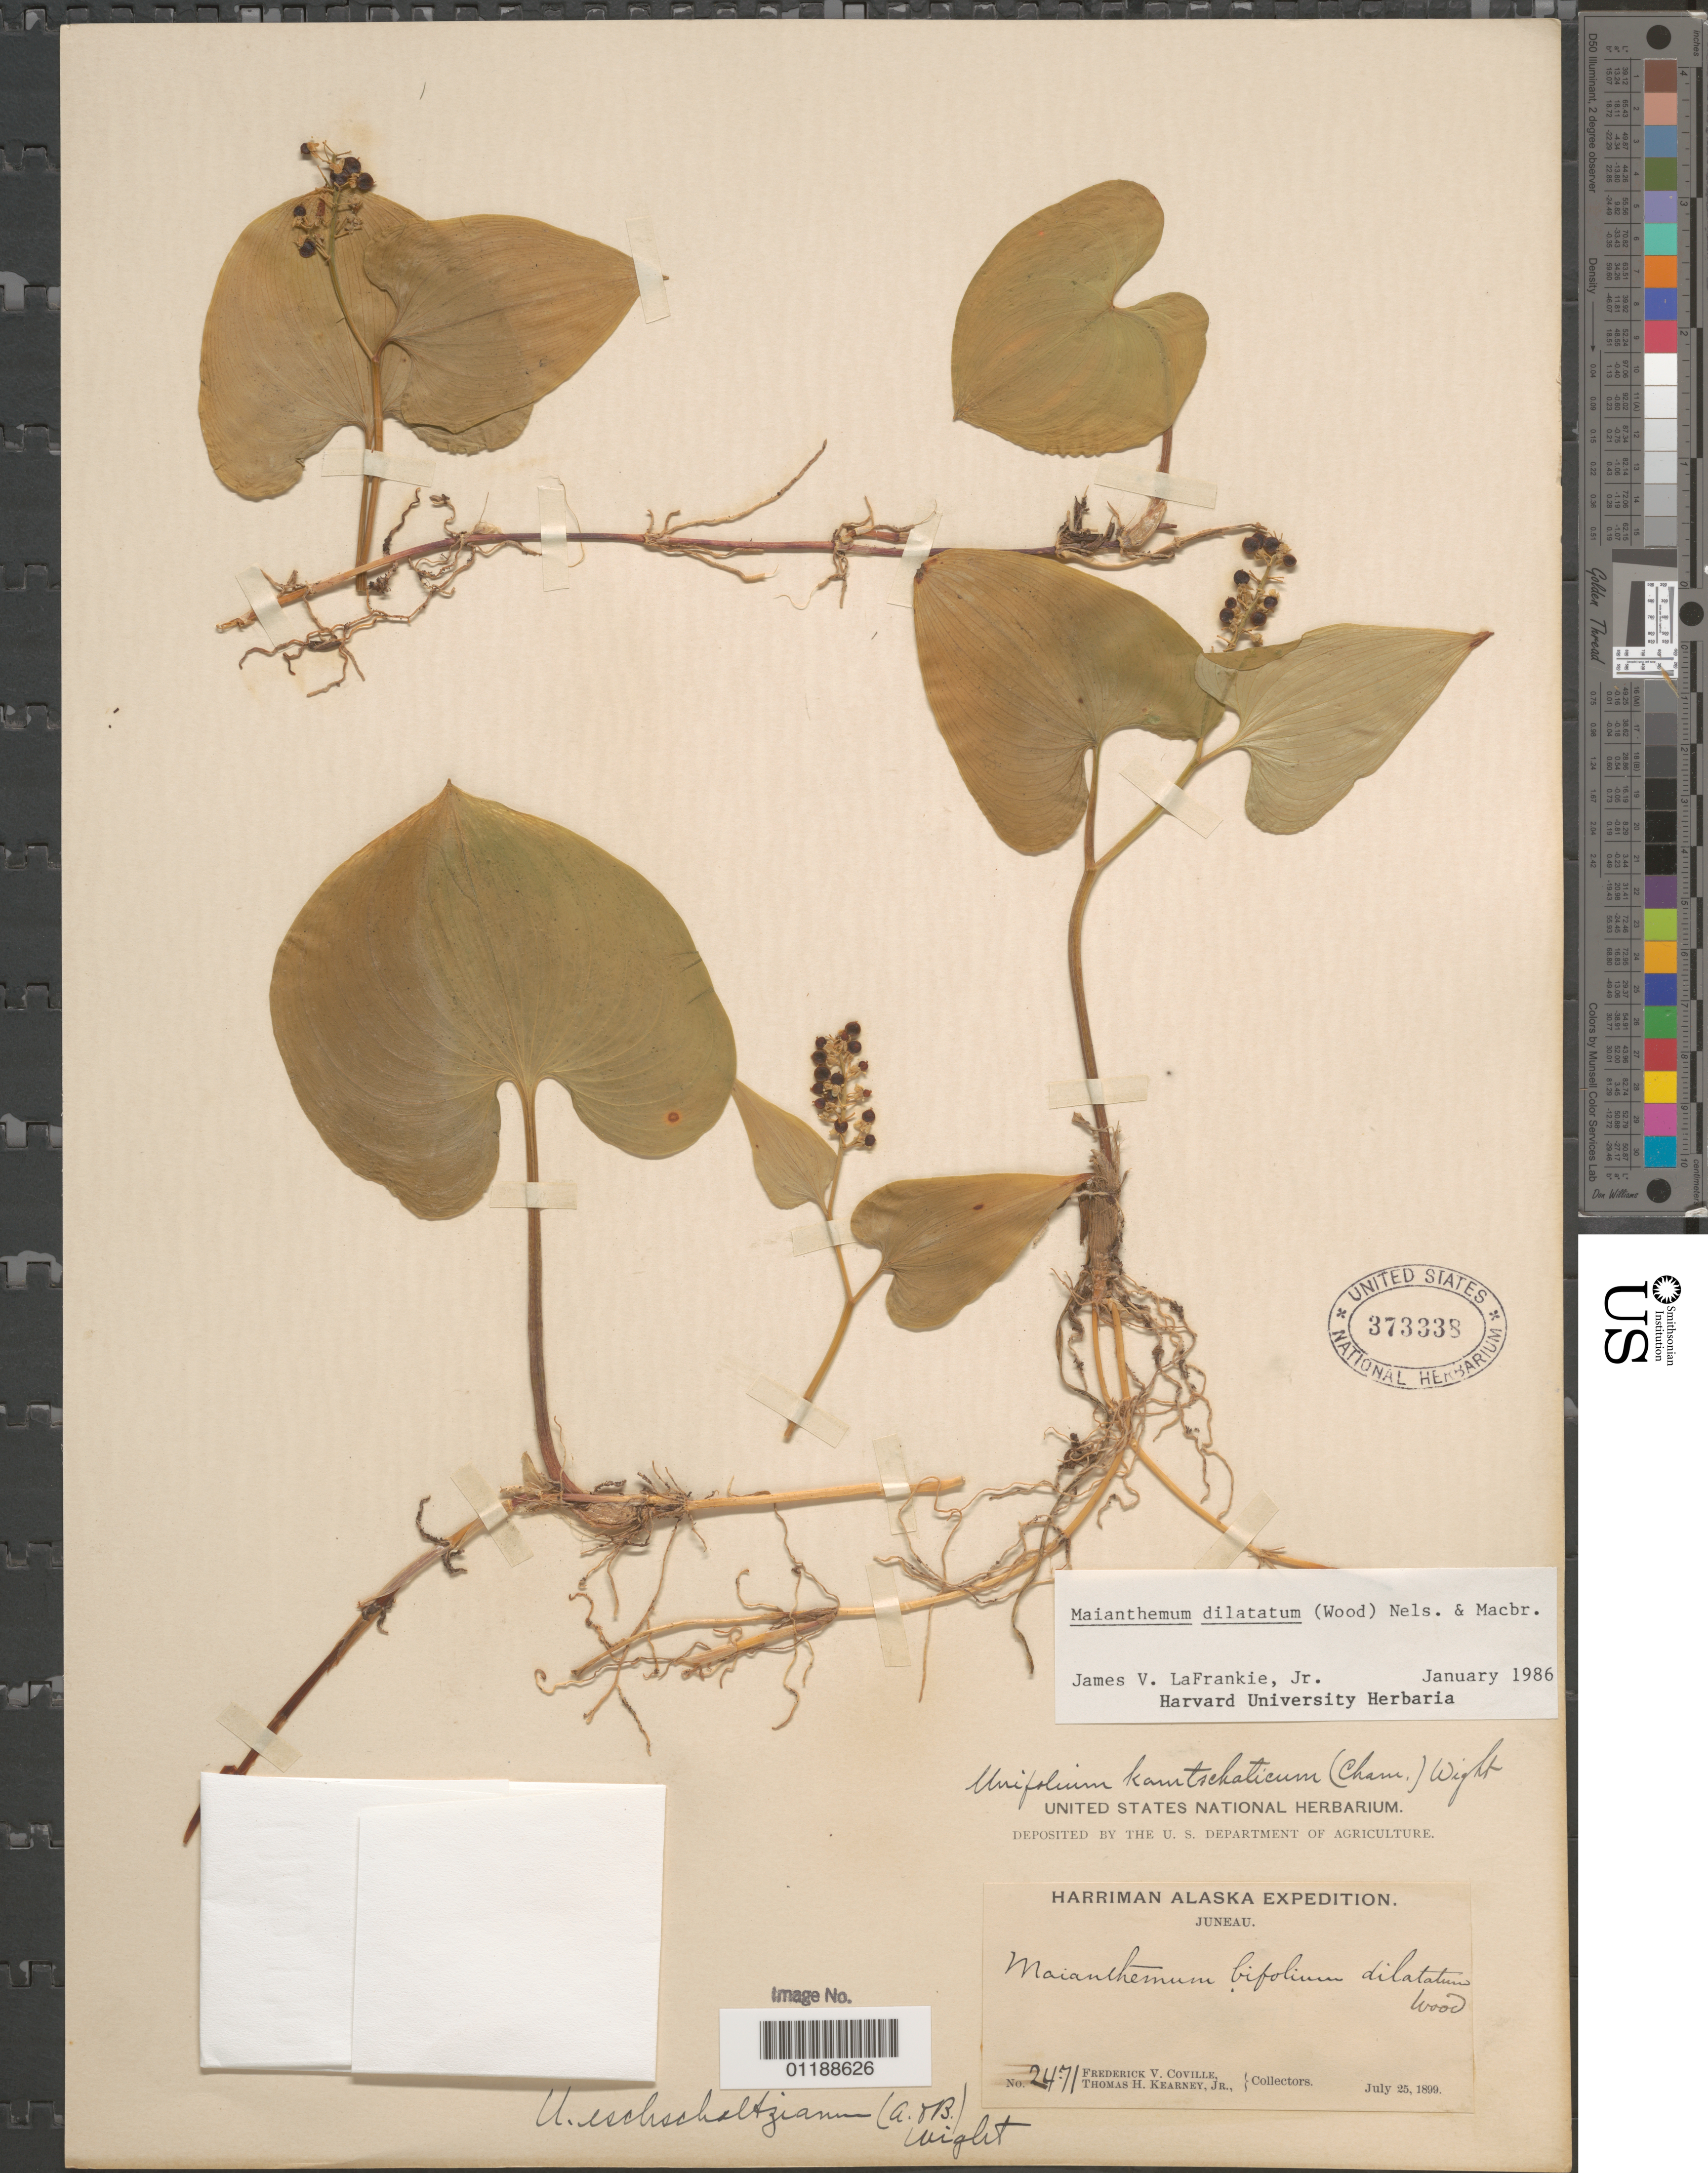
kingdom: Plantae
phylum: Tracheophyta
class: Liliopsida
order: Asparagales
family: Asparagaceae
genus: Maianthemum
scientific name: Maianthemum dilatatum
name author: (Alph. Wood) A. Nelson & J.F. Macbr.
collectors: F. V. Coville & T. H. Kearney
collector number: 2471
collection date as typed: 25 Jul 1899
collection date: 1899-07-25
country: United States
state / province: Alaska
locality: Juneau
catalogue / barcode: US 373338